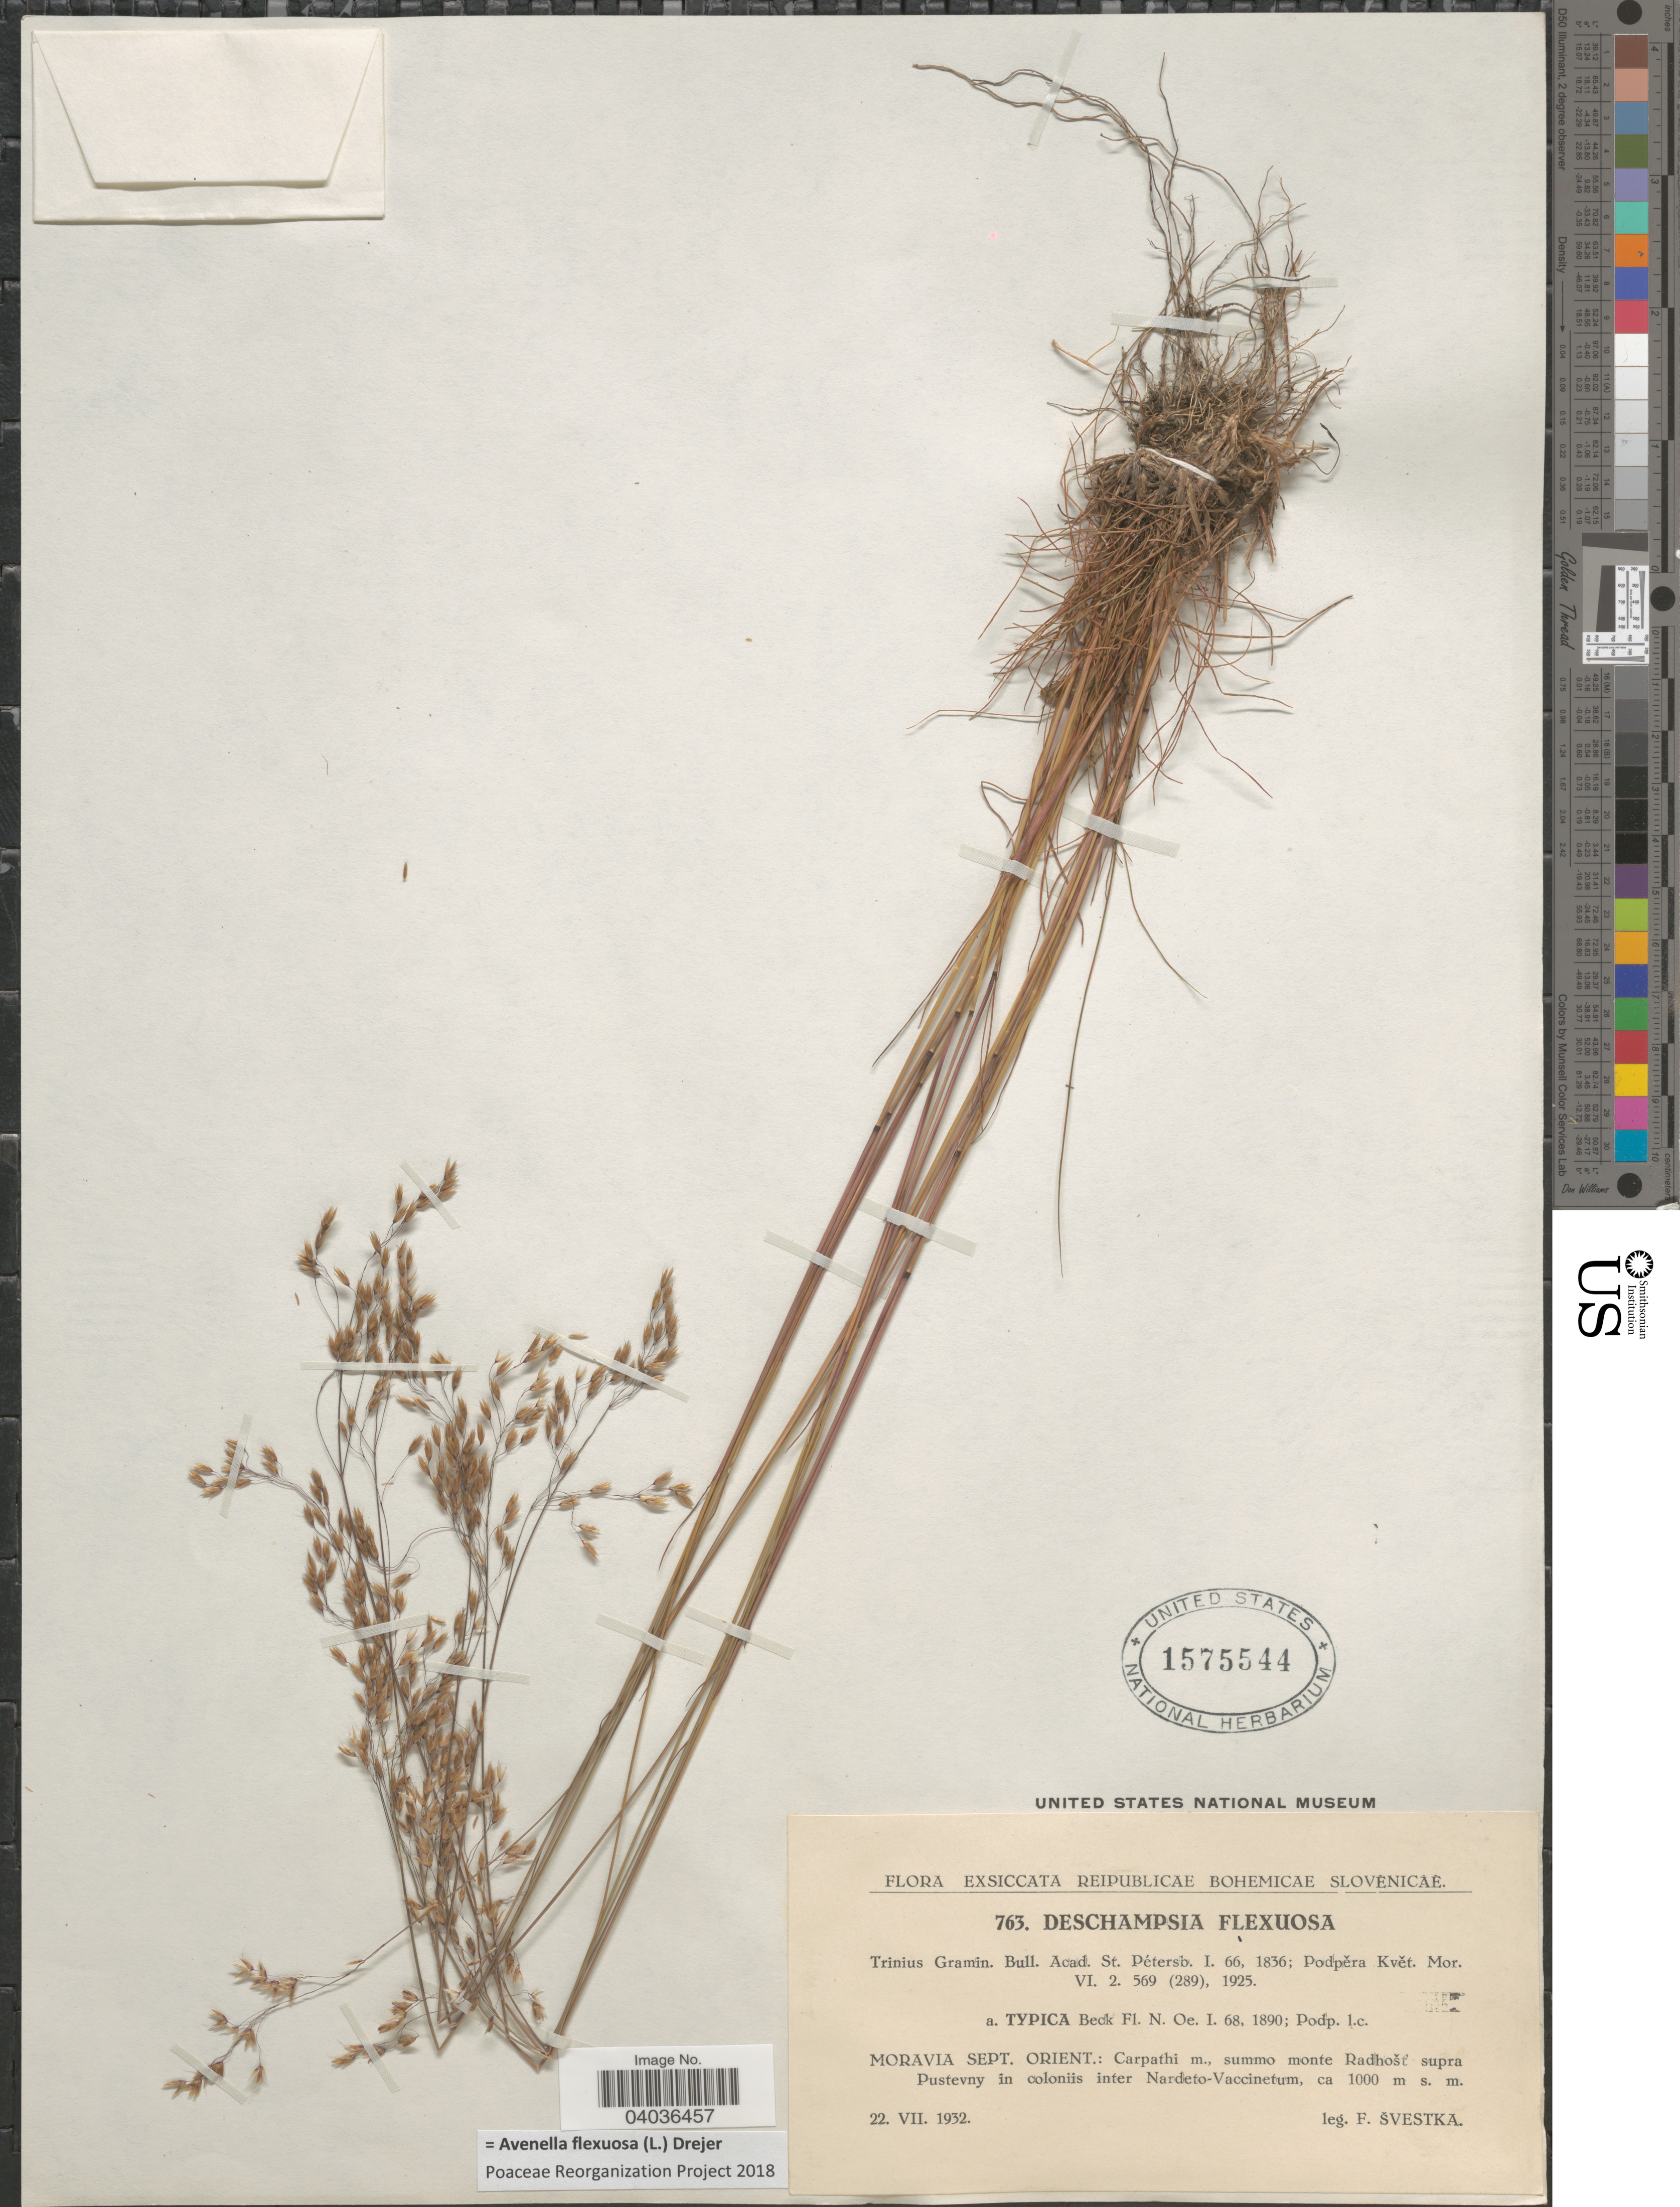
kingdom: Plantae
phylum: Tracheophyta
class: Liliopsida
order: Poales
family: Poaceae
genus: Avenella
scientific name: Avenella flexuosa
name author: (L.) Drejer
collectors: F. Svestka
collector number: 763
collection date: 1932-07-22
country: Czechia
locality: Reipublicae Bohemicae Slovenicae. Moravia Sept. Orient.: Carpathi m., summo monte Radhošť supra Pustevny in coloniis inter Nardeto-Vaccinetum.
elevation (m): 1000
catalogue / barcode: US 1575544